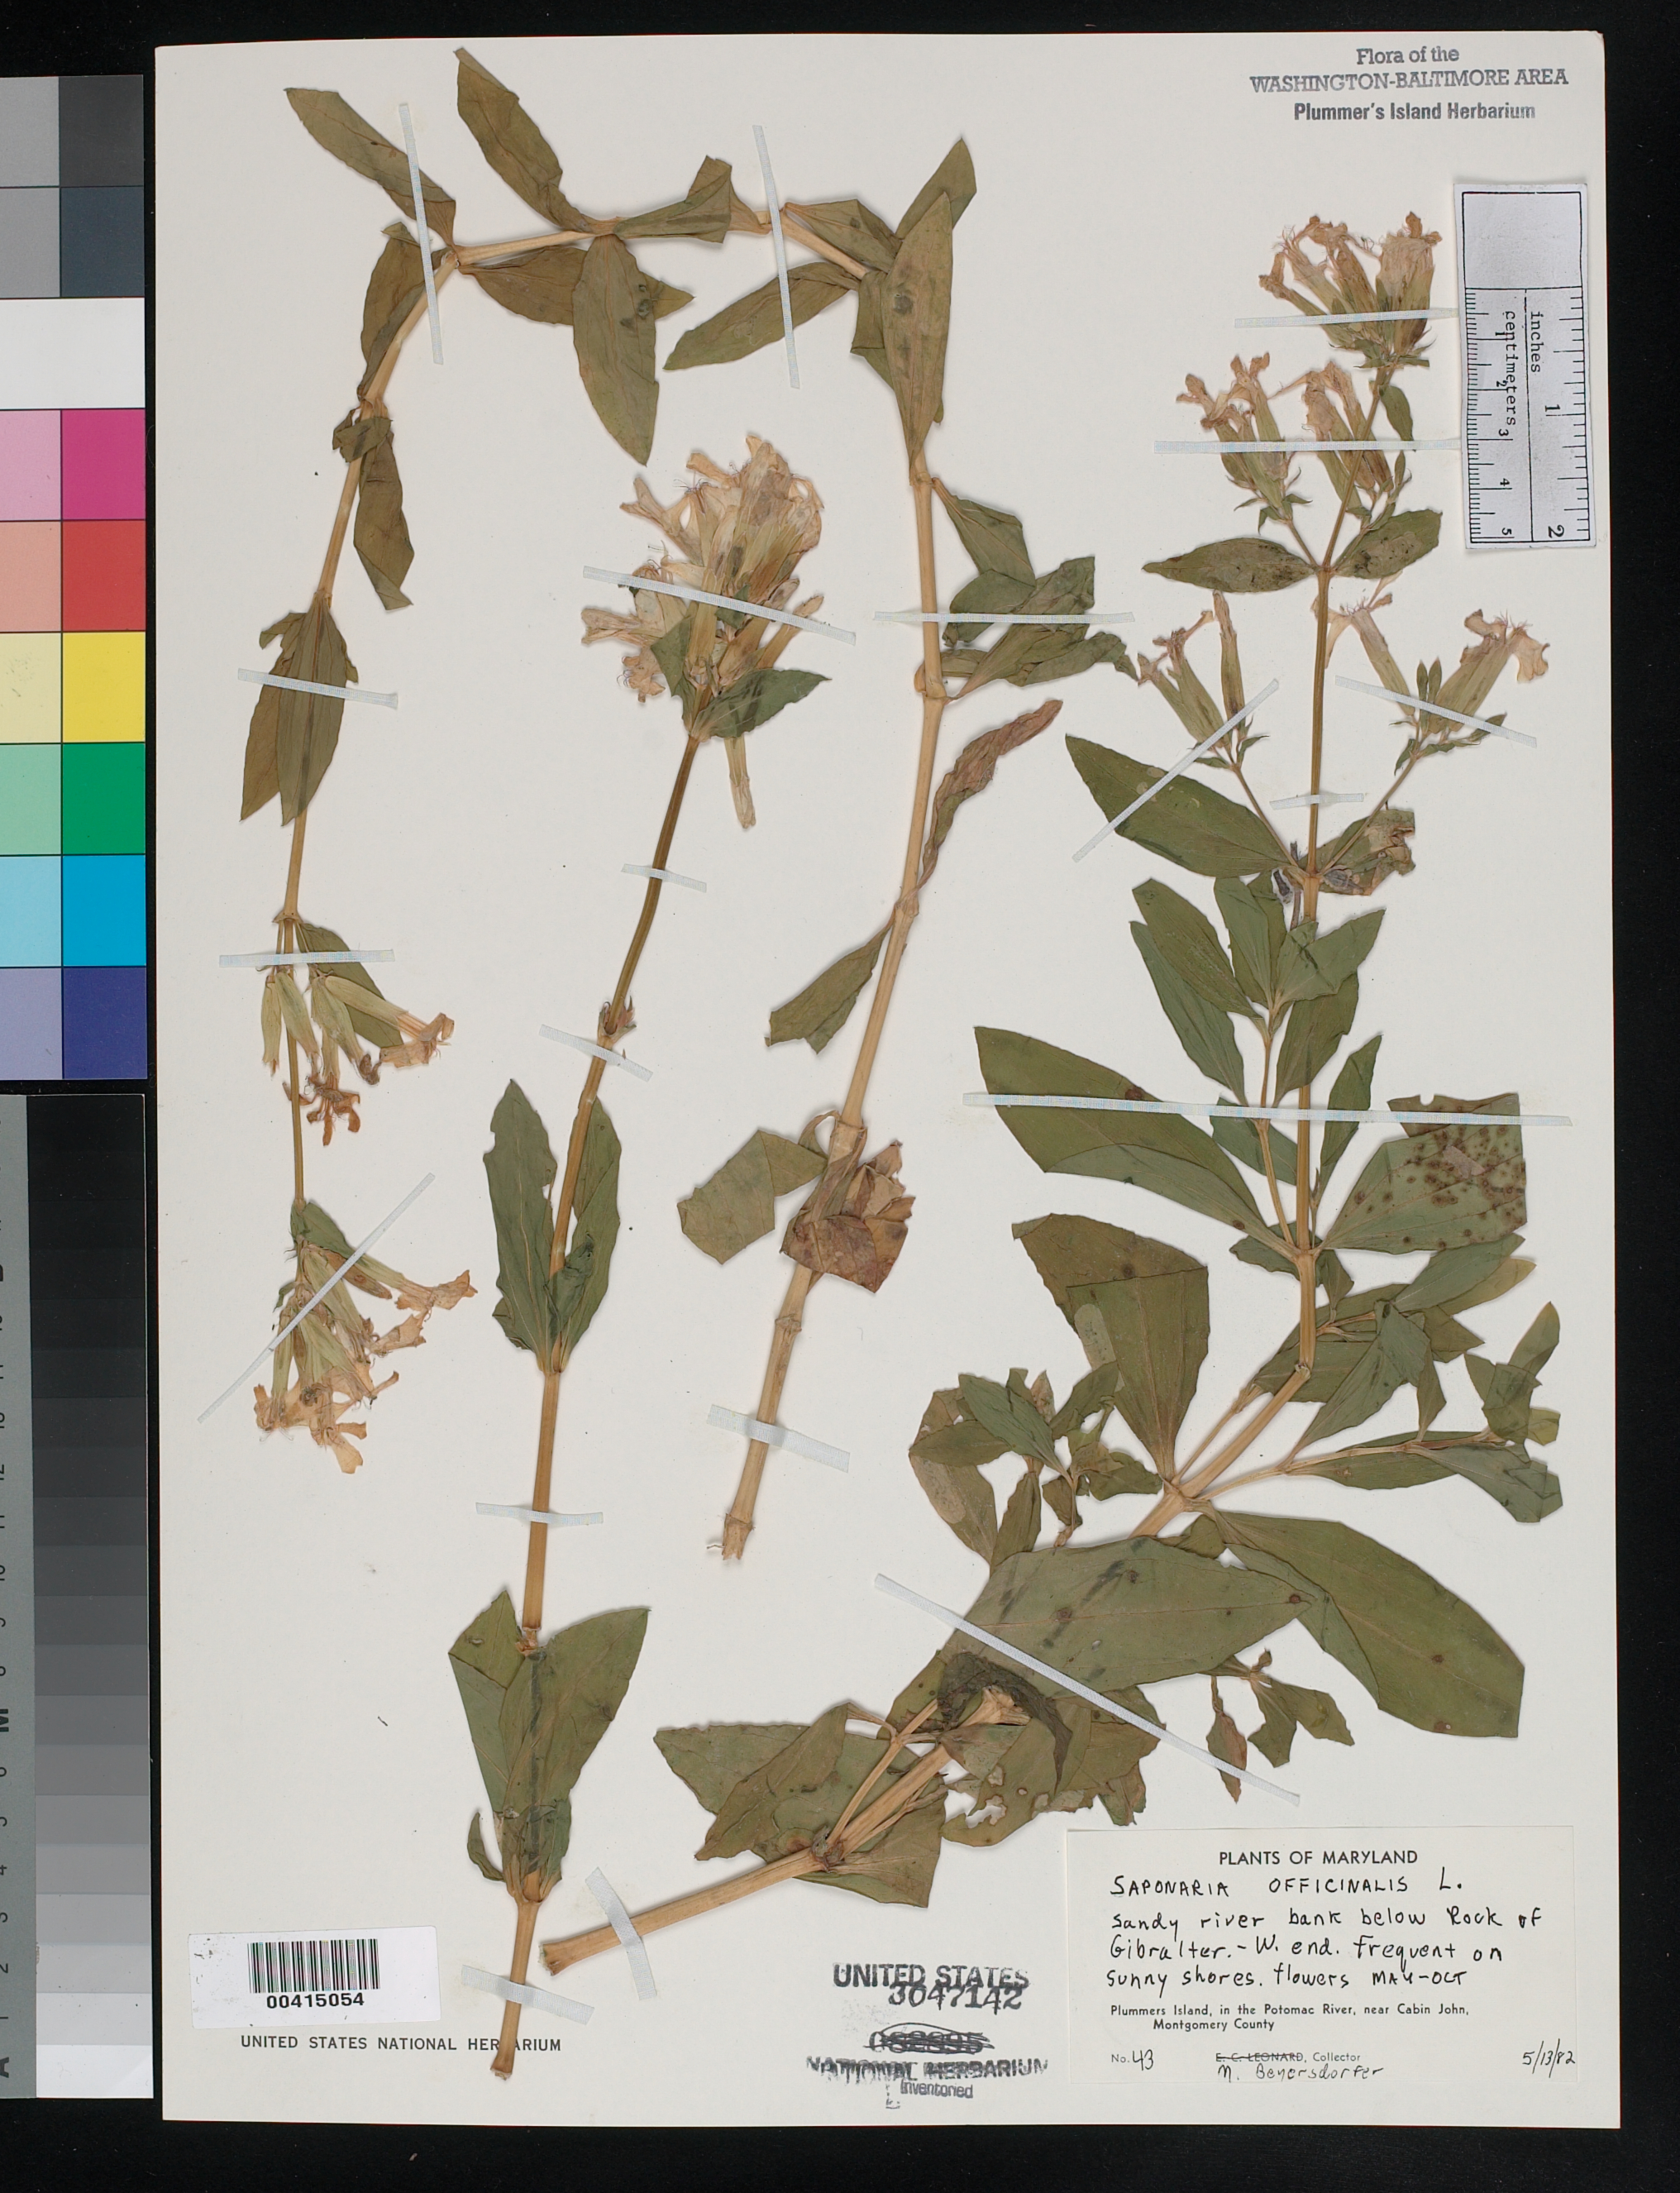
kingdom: Plantae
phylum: Tracheophyta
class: Magnoliopsida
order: Caryophyllales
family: Caryophyllaceae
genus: Saponaria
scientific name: Saponaria officinalis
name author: L.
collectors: M. Beyersdorfer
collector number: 43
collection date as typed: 13 May 1982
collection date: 1982-05-13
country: United States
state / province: Maryland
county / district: Montgomery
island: Plummers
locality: Plummer's Island; below Rock of Gibraltar - W. end. C. & O. Canal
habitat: Sandy river bank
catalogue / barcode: US 3047142